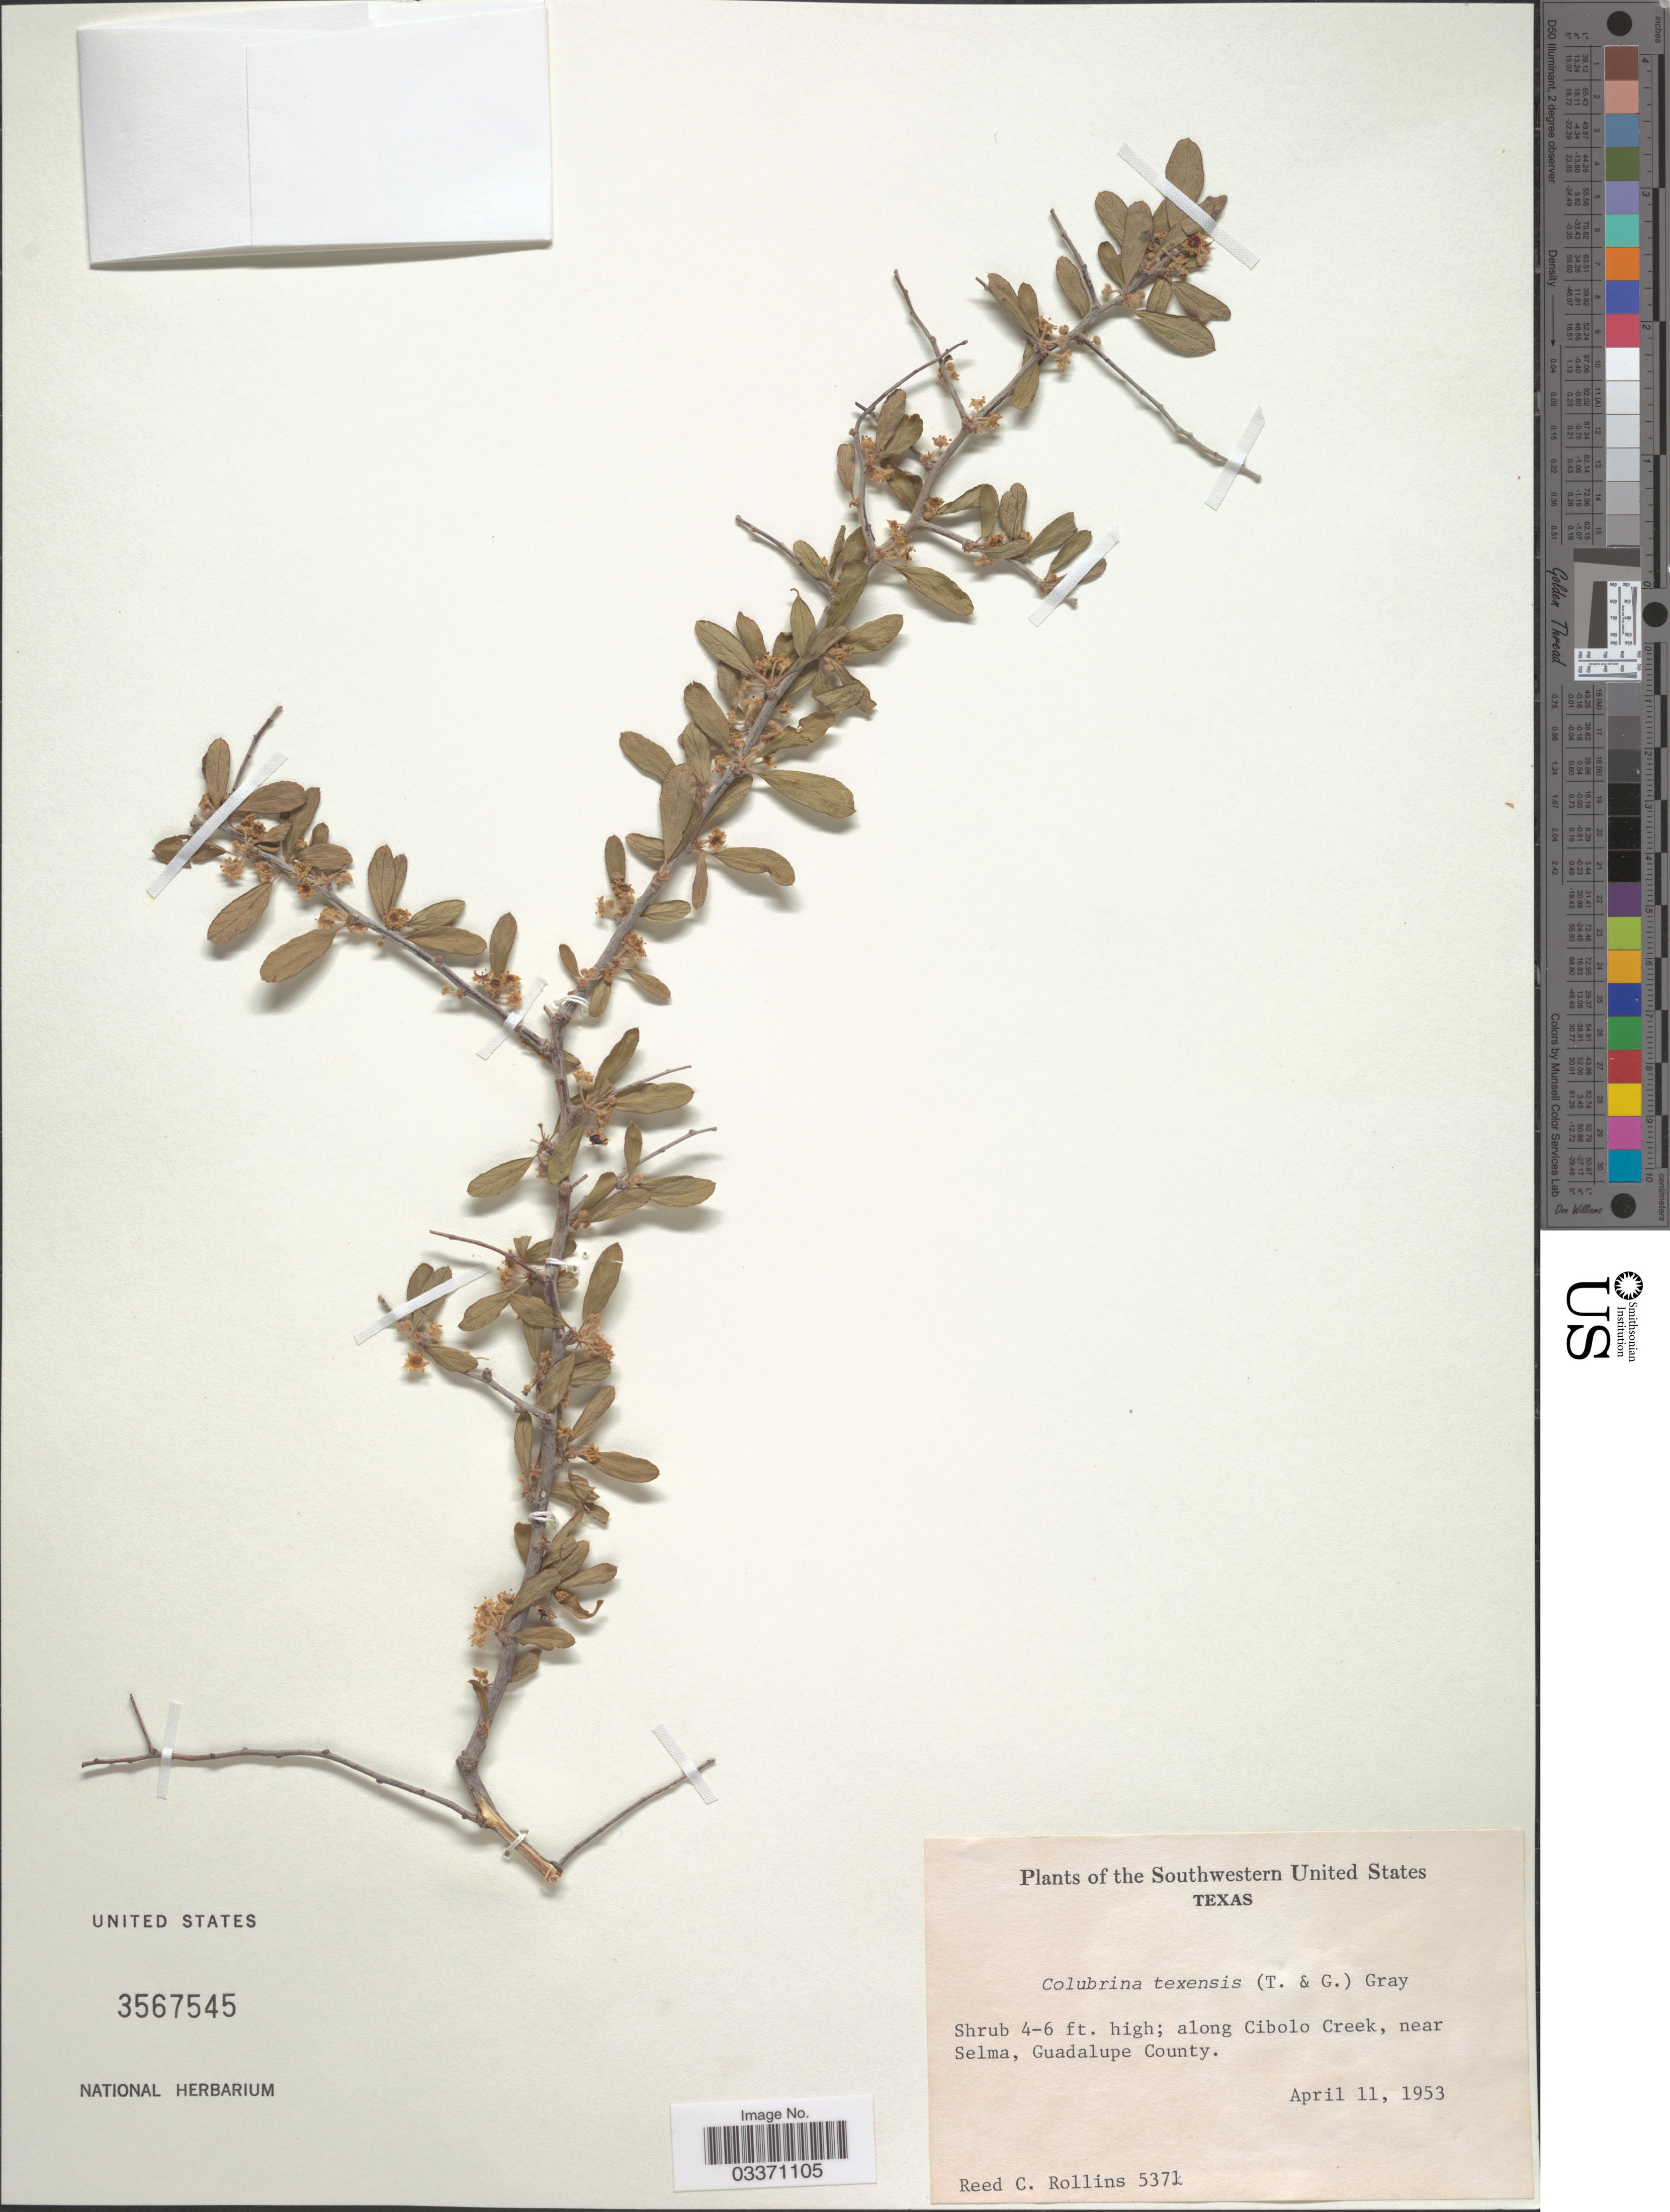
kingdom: Plantae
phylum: Tracheophyta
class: Magnoliopsida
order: Rosales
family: Rhamnaceae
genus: Colubrina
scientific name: Colubrina texensis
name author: (Torr. & A. Gray) A. Gray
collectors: R. C. Rollins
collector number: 5371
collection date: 1953-04-11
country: United States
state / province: Texas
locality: The Southwestern United States. Along Cibolo Creek, near Selma, Guadalupe County.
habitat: along Cibolo Creek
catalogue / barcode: US 3567545